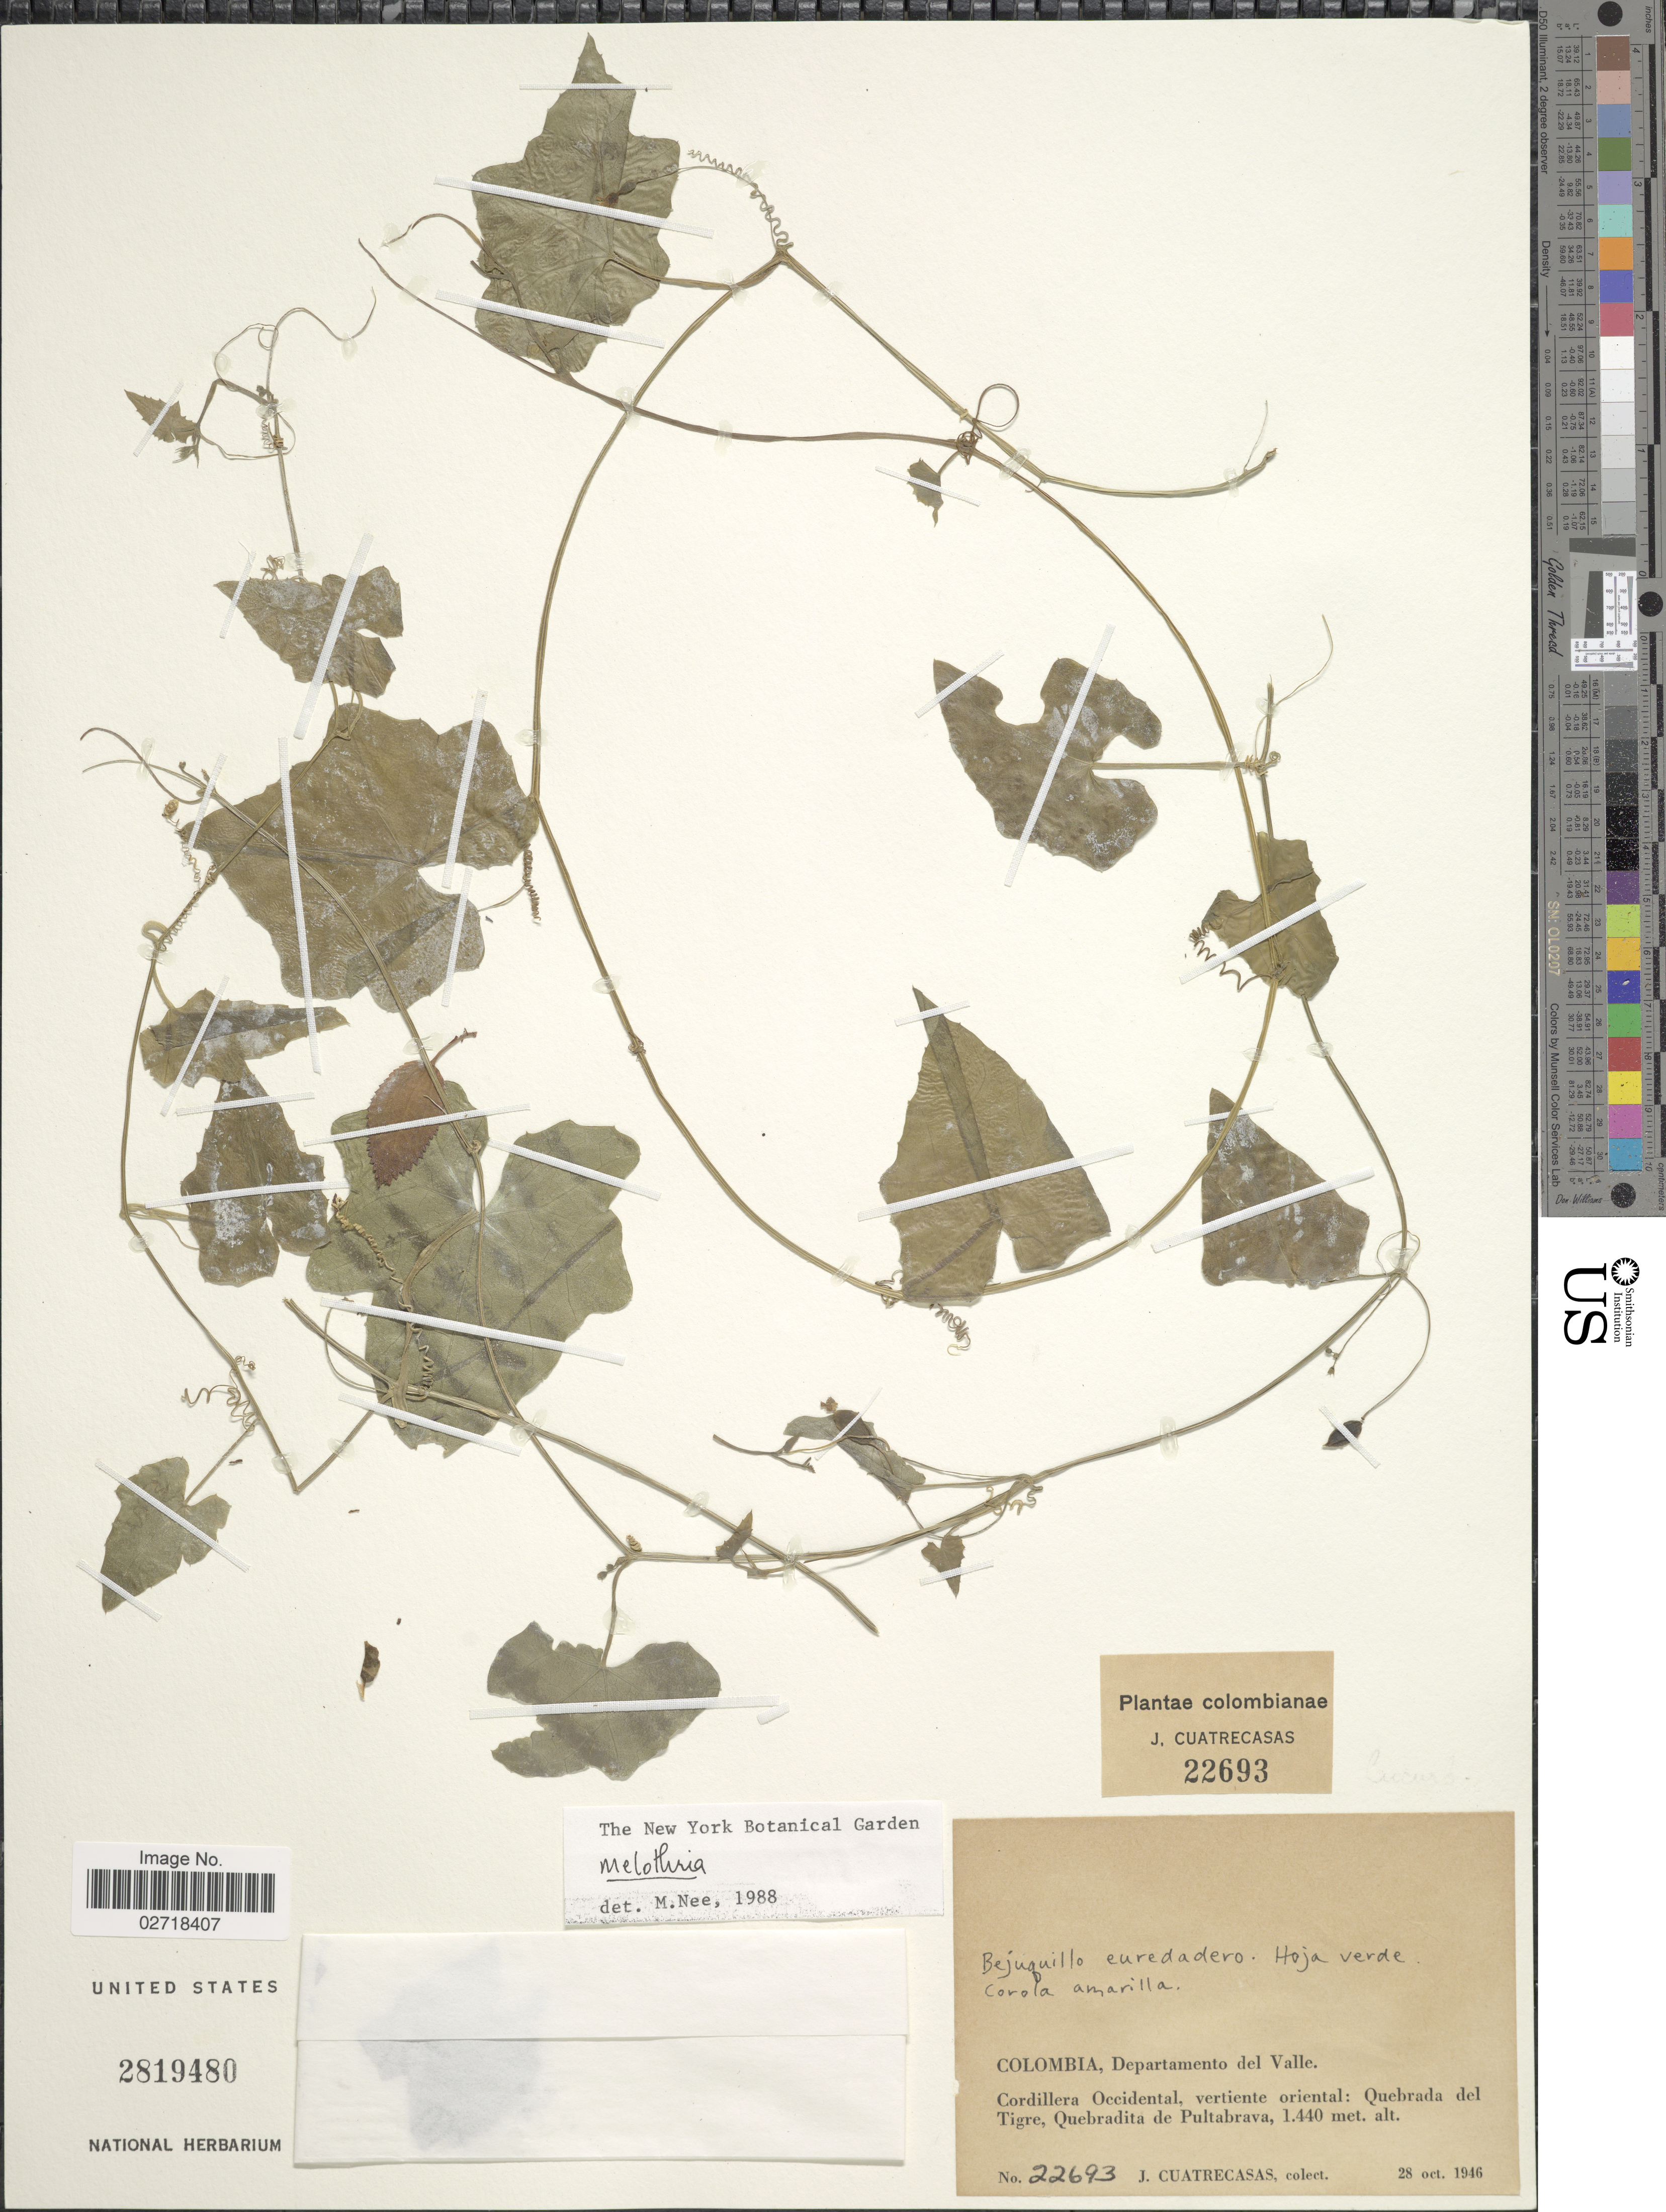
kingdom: Plantae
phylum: Tracheophyta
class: Magnoliopsida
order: Cucurbitales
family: Cucurbitaceae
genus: Melothria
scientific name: Melothria sp.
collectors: J. Cuatrecasas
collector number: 22693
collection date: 1946-10-28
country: Colombia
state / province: Valle del Cauca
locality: Departamento del Valle. Cordillera Occidental, vertiente oriental: Quebrada del Tigre, Quebradita de Pultabrava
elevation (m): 1440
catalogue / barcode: US 2819480